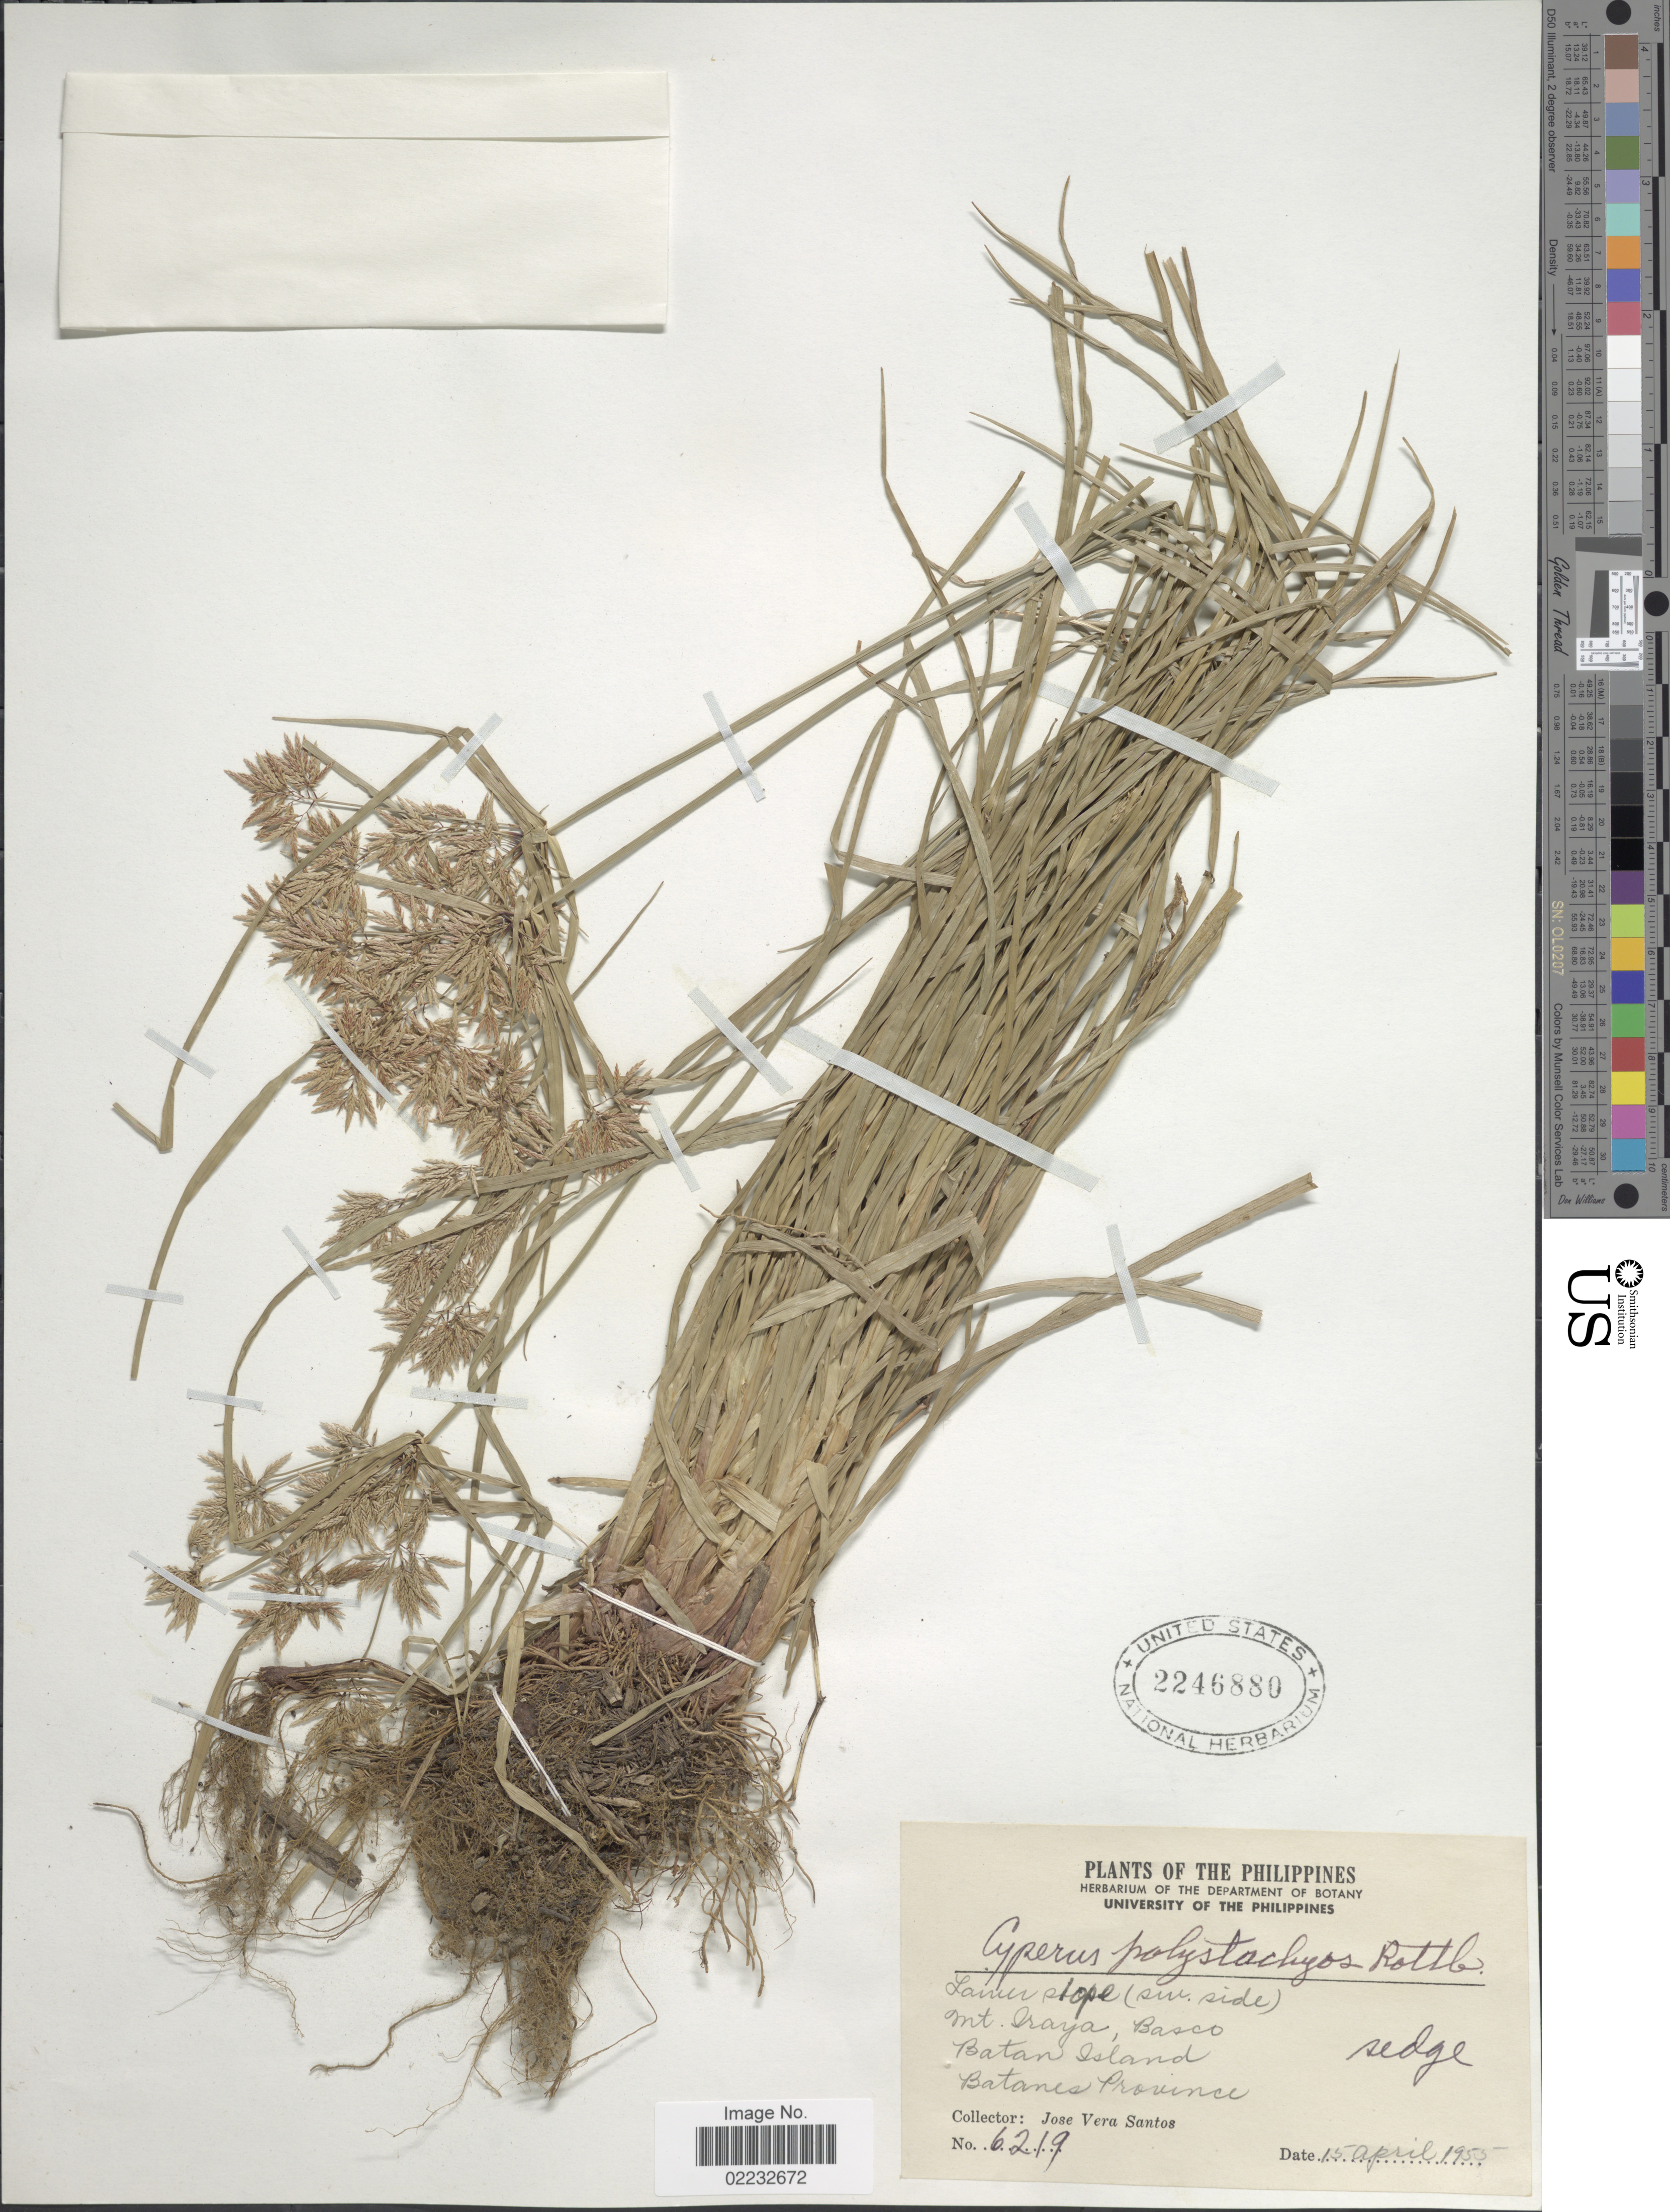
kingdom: Plantae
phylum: Tracheophyta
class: Liliopsida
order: Poales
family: Cyperaceae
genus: Cyperus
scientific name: Cyperus polystachyos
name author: Rottb.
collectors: J. Santos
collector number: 6219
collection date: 1955-04-15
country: Philippines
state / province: Cagayan Valley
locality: Lainer slope (sw. side). Mt. Iraya, Basco. Batan Island. Batanes Province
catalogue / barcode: US 2246880